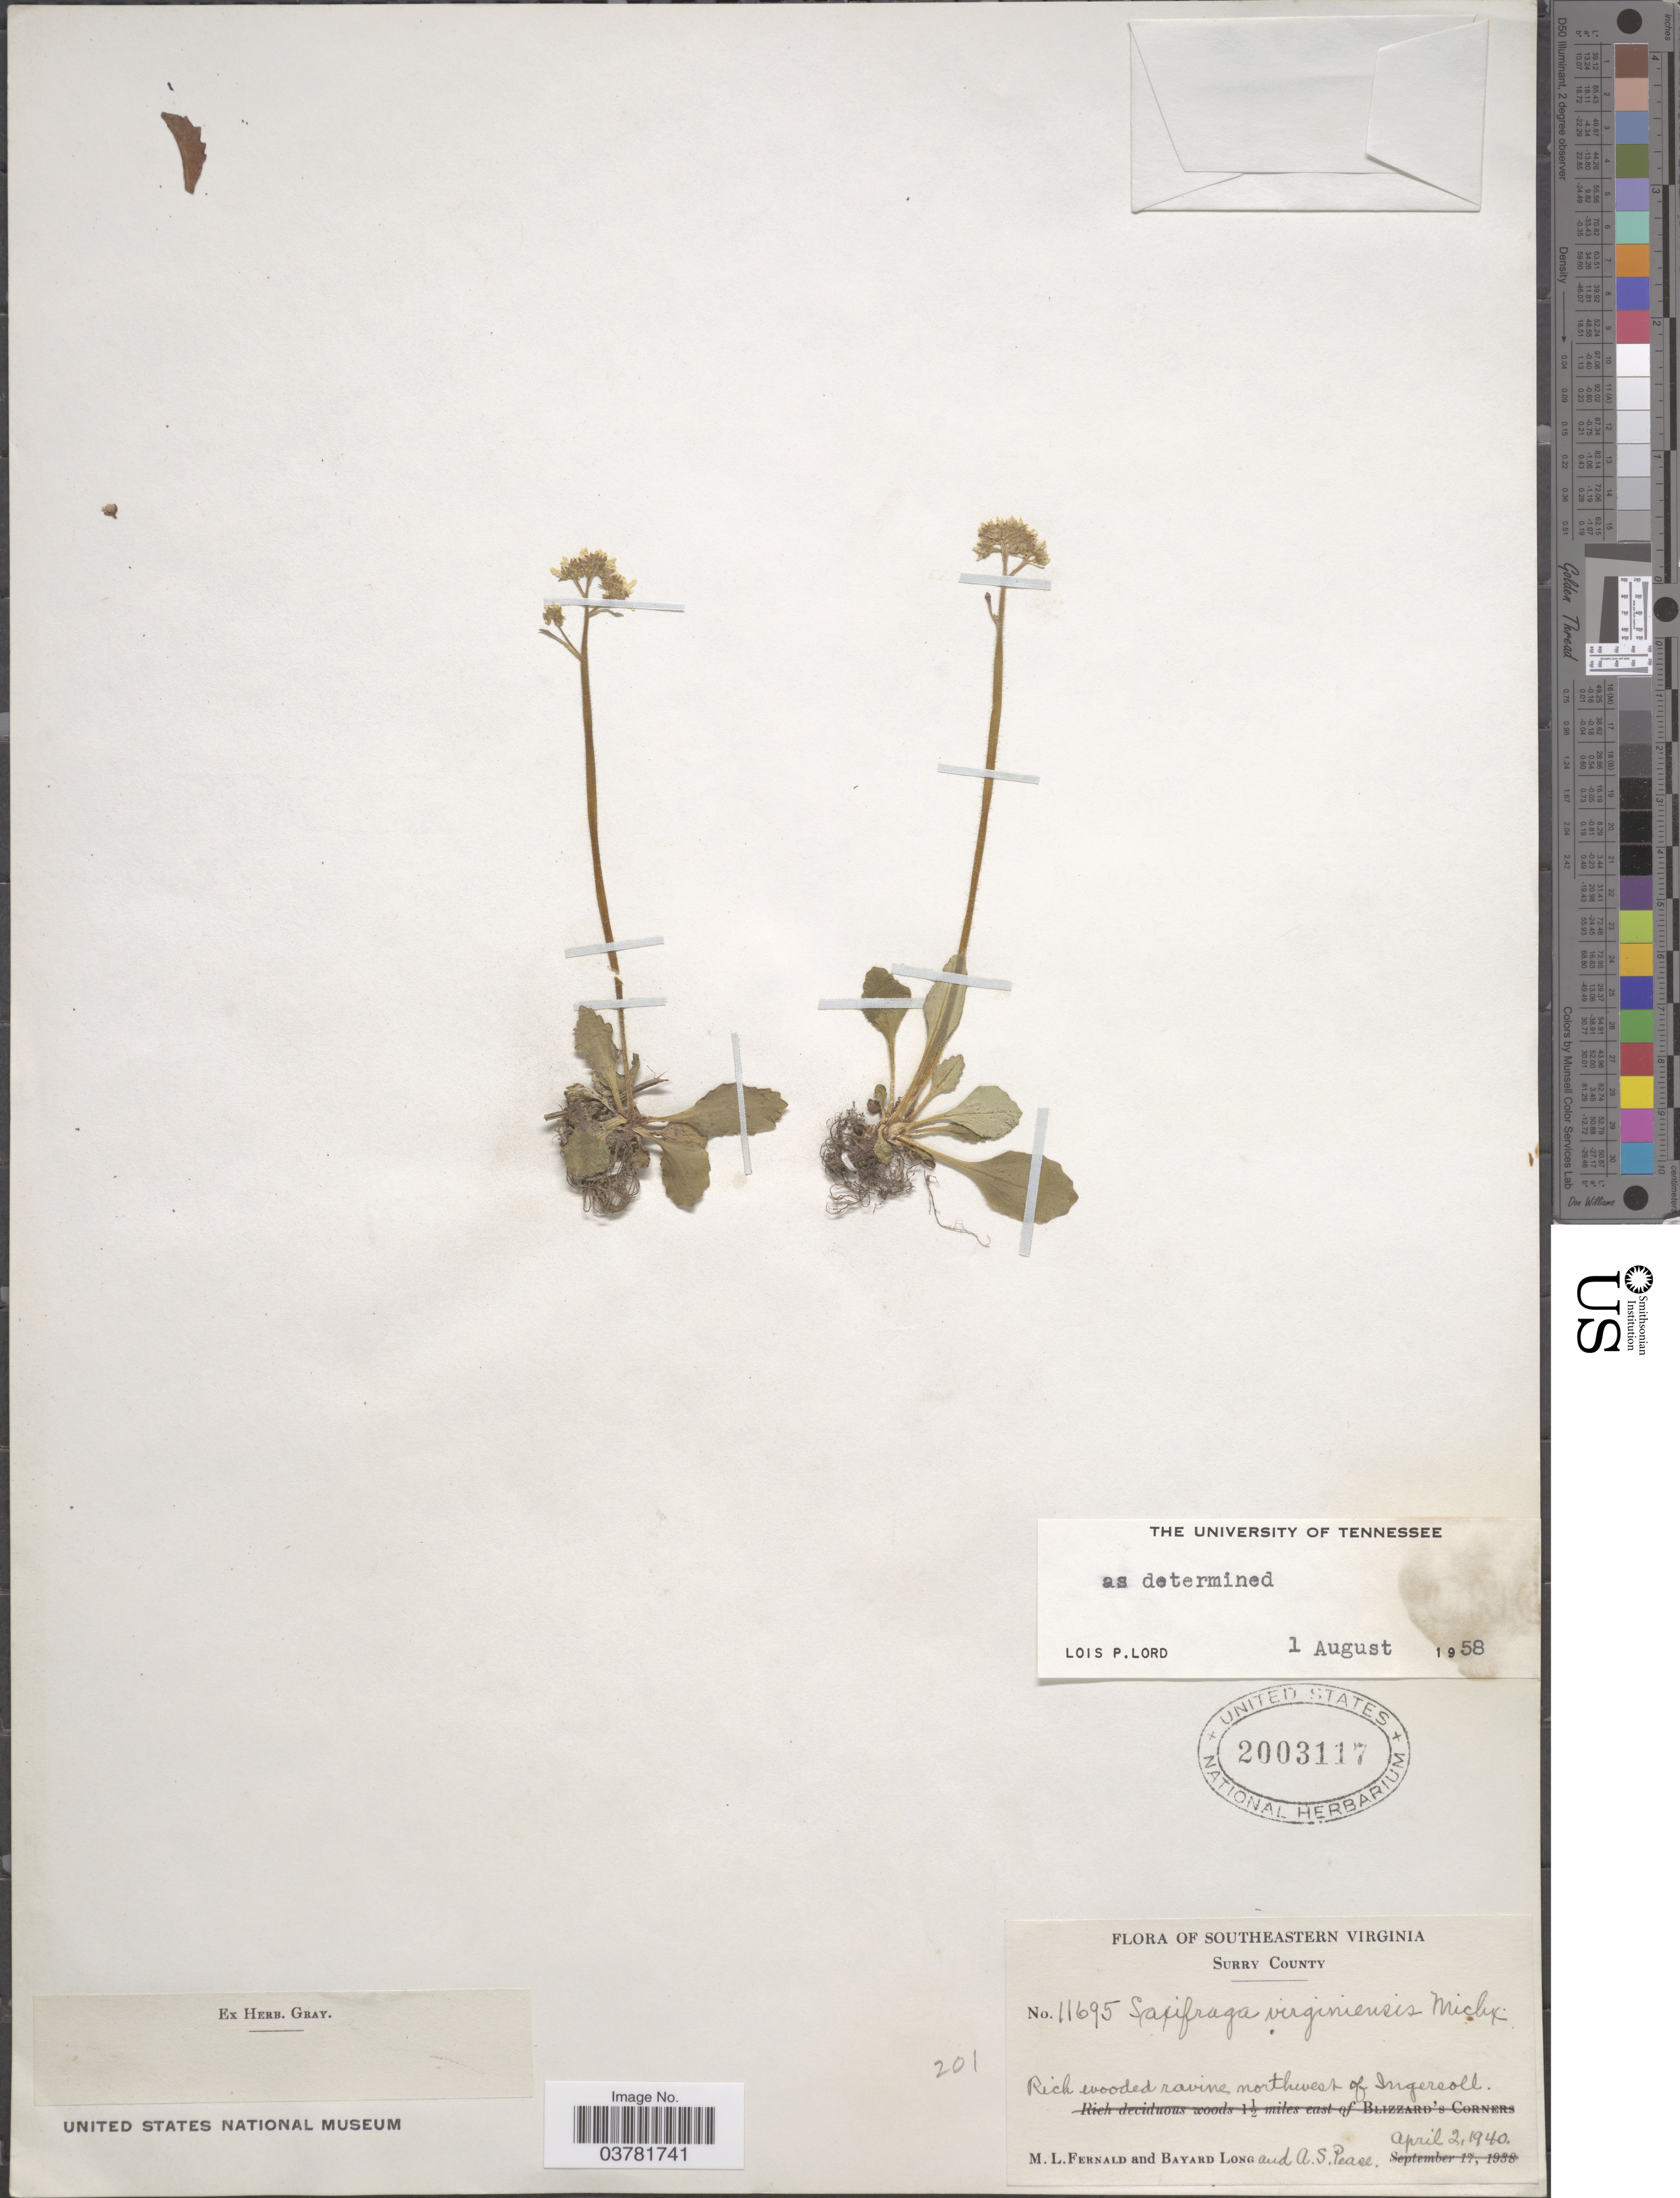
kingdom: Plantae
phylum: Tracheophyta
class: Magnoliopsida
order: Saxifragales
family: Saxifragaceae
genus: Micranthes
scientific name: Micranthes virginiensis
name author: (Michx.) Small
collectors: M. L. Fernald, B. Long & A. S. Pease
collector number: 11695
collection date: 1940-04-02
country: United States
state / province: Virginia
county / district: Surry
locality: Southeastern Virginia. Surry County. Rich wooded ravine Northwest of Ingersoll.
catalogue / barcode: US 2003117